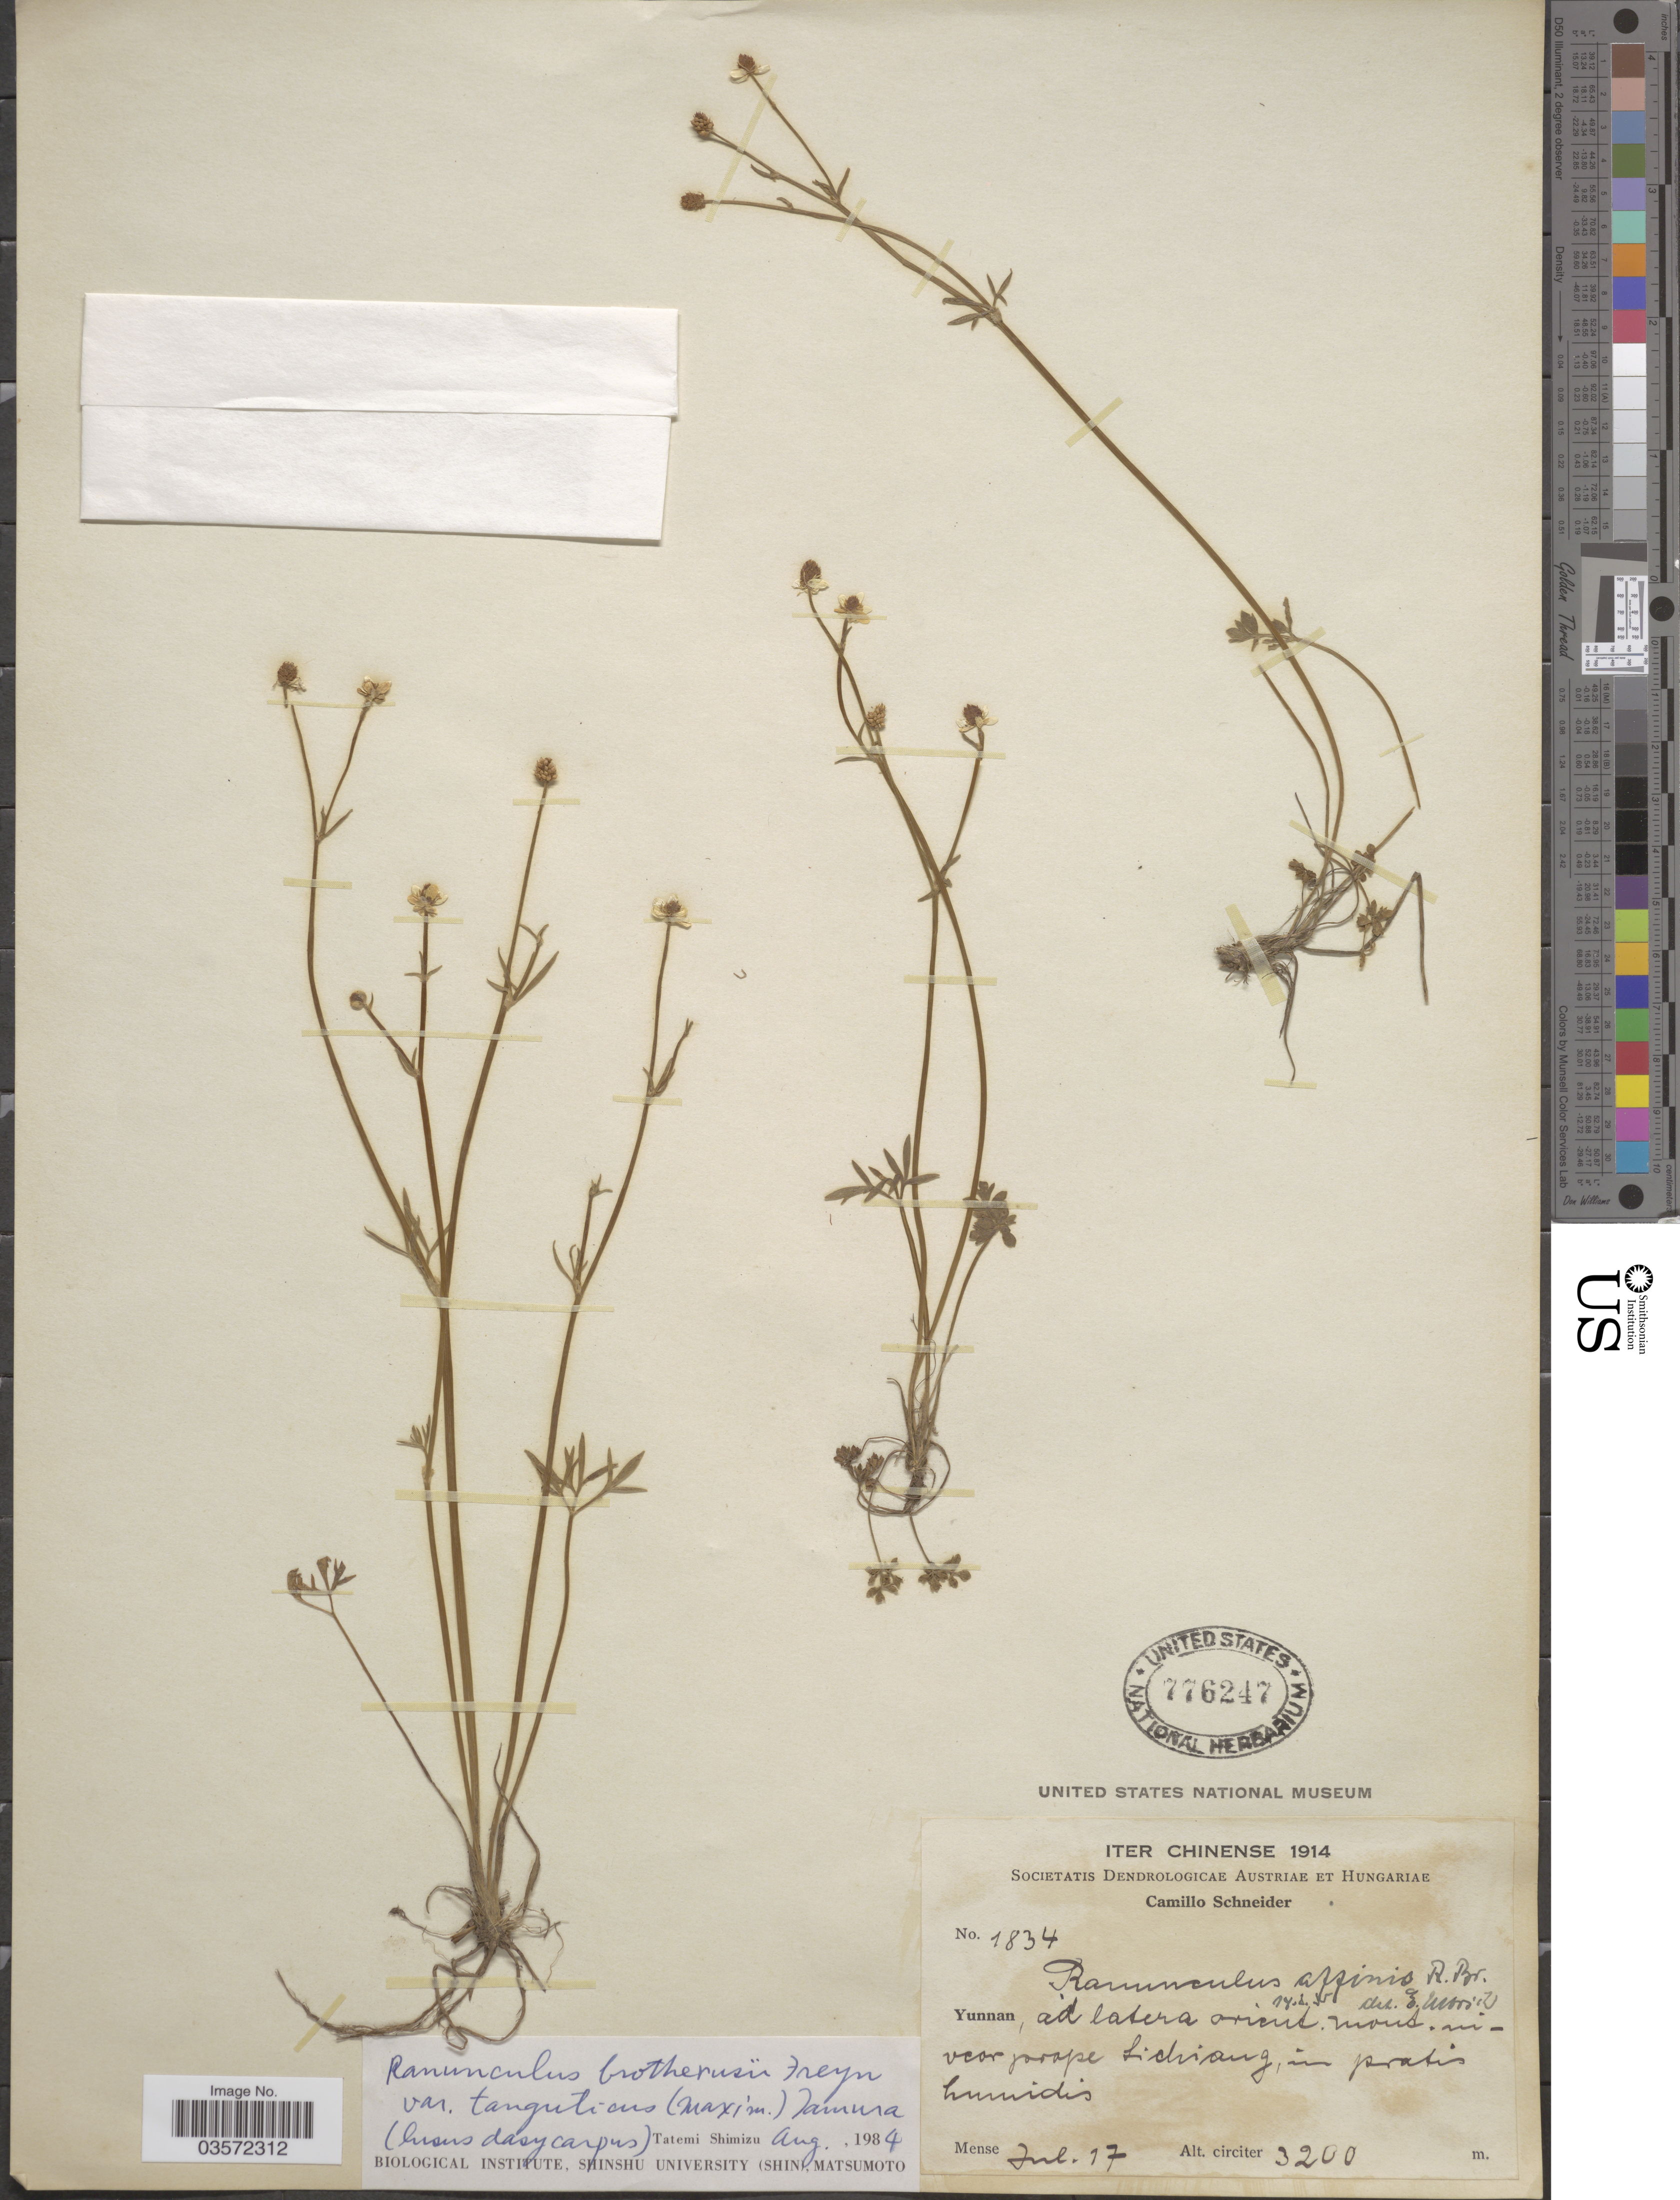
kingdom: Plantae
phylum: Tracheophyta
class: Magnoliopsida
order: Ranunculales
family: Ranunculaceae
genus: Ranunculus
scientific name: Ranunculus brotherusii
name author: Freyn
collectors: C. K. Schneider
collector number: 1834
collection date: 1914-07-17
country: China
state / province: Yunnan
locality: Ad latera orient. mont. niveor prope Lichiang.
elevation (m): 3200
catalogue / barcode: US 776247